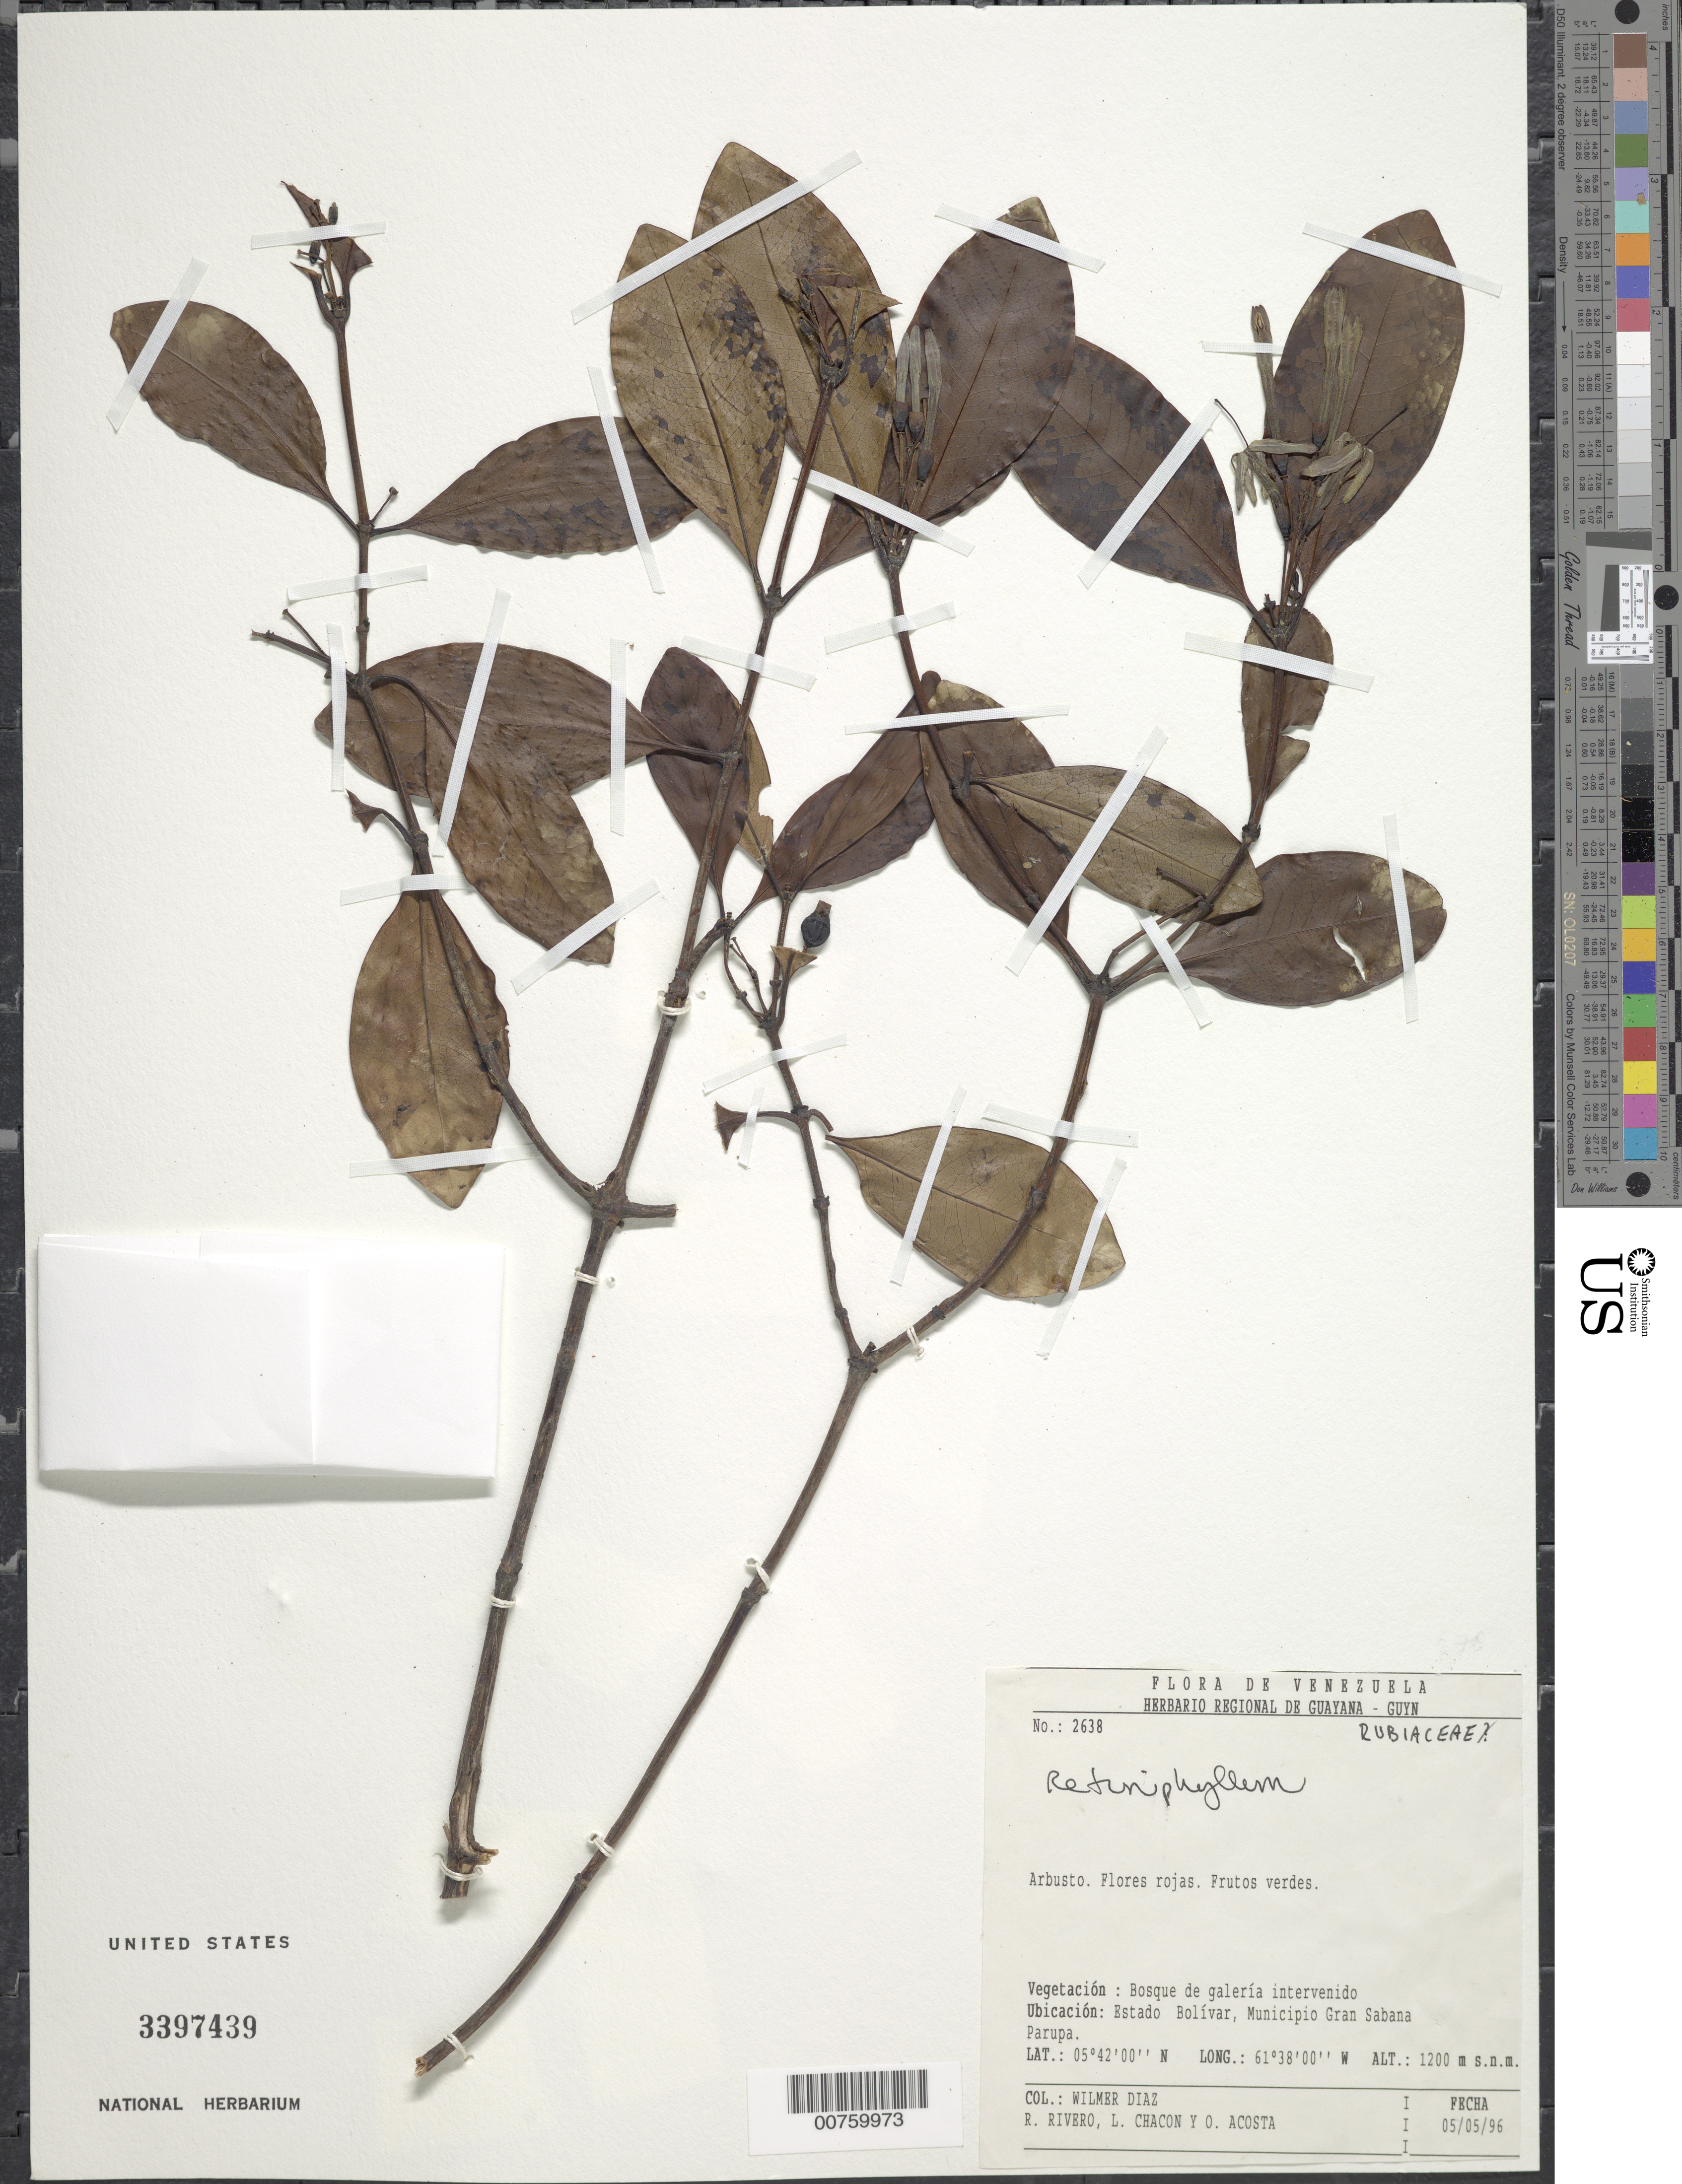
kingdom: Plantae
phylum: Tracheophyta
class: Magnoliopsida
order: Gentianales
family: Rubiaceae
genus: Retiniphyllum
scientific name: Retiniphyllum sp.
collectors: W. Díaz P., R. Rivero, L. Chacon & O. Acosta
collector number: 2638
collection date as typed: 5-May-95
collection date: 1995-05-05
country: Venezuela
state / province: Bolívar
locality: Mun. Gran Sabana, Parupa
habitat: Bosque de galeria intervenido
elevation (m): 1200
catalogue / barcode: US 3397439